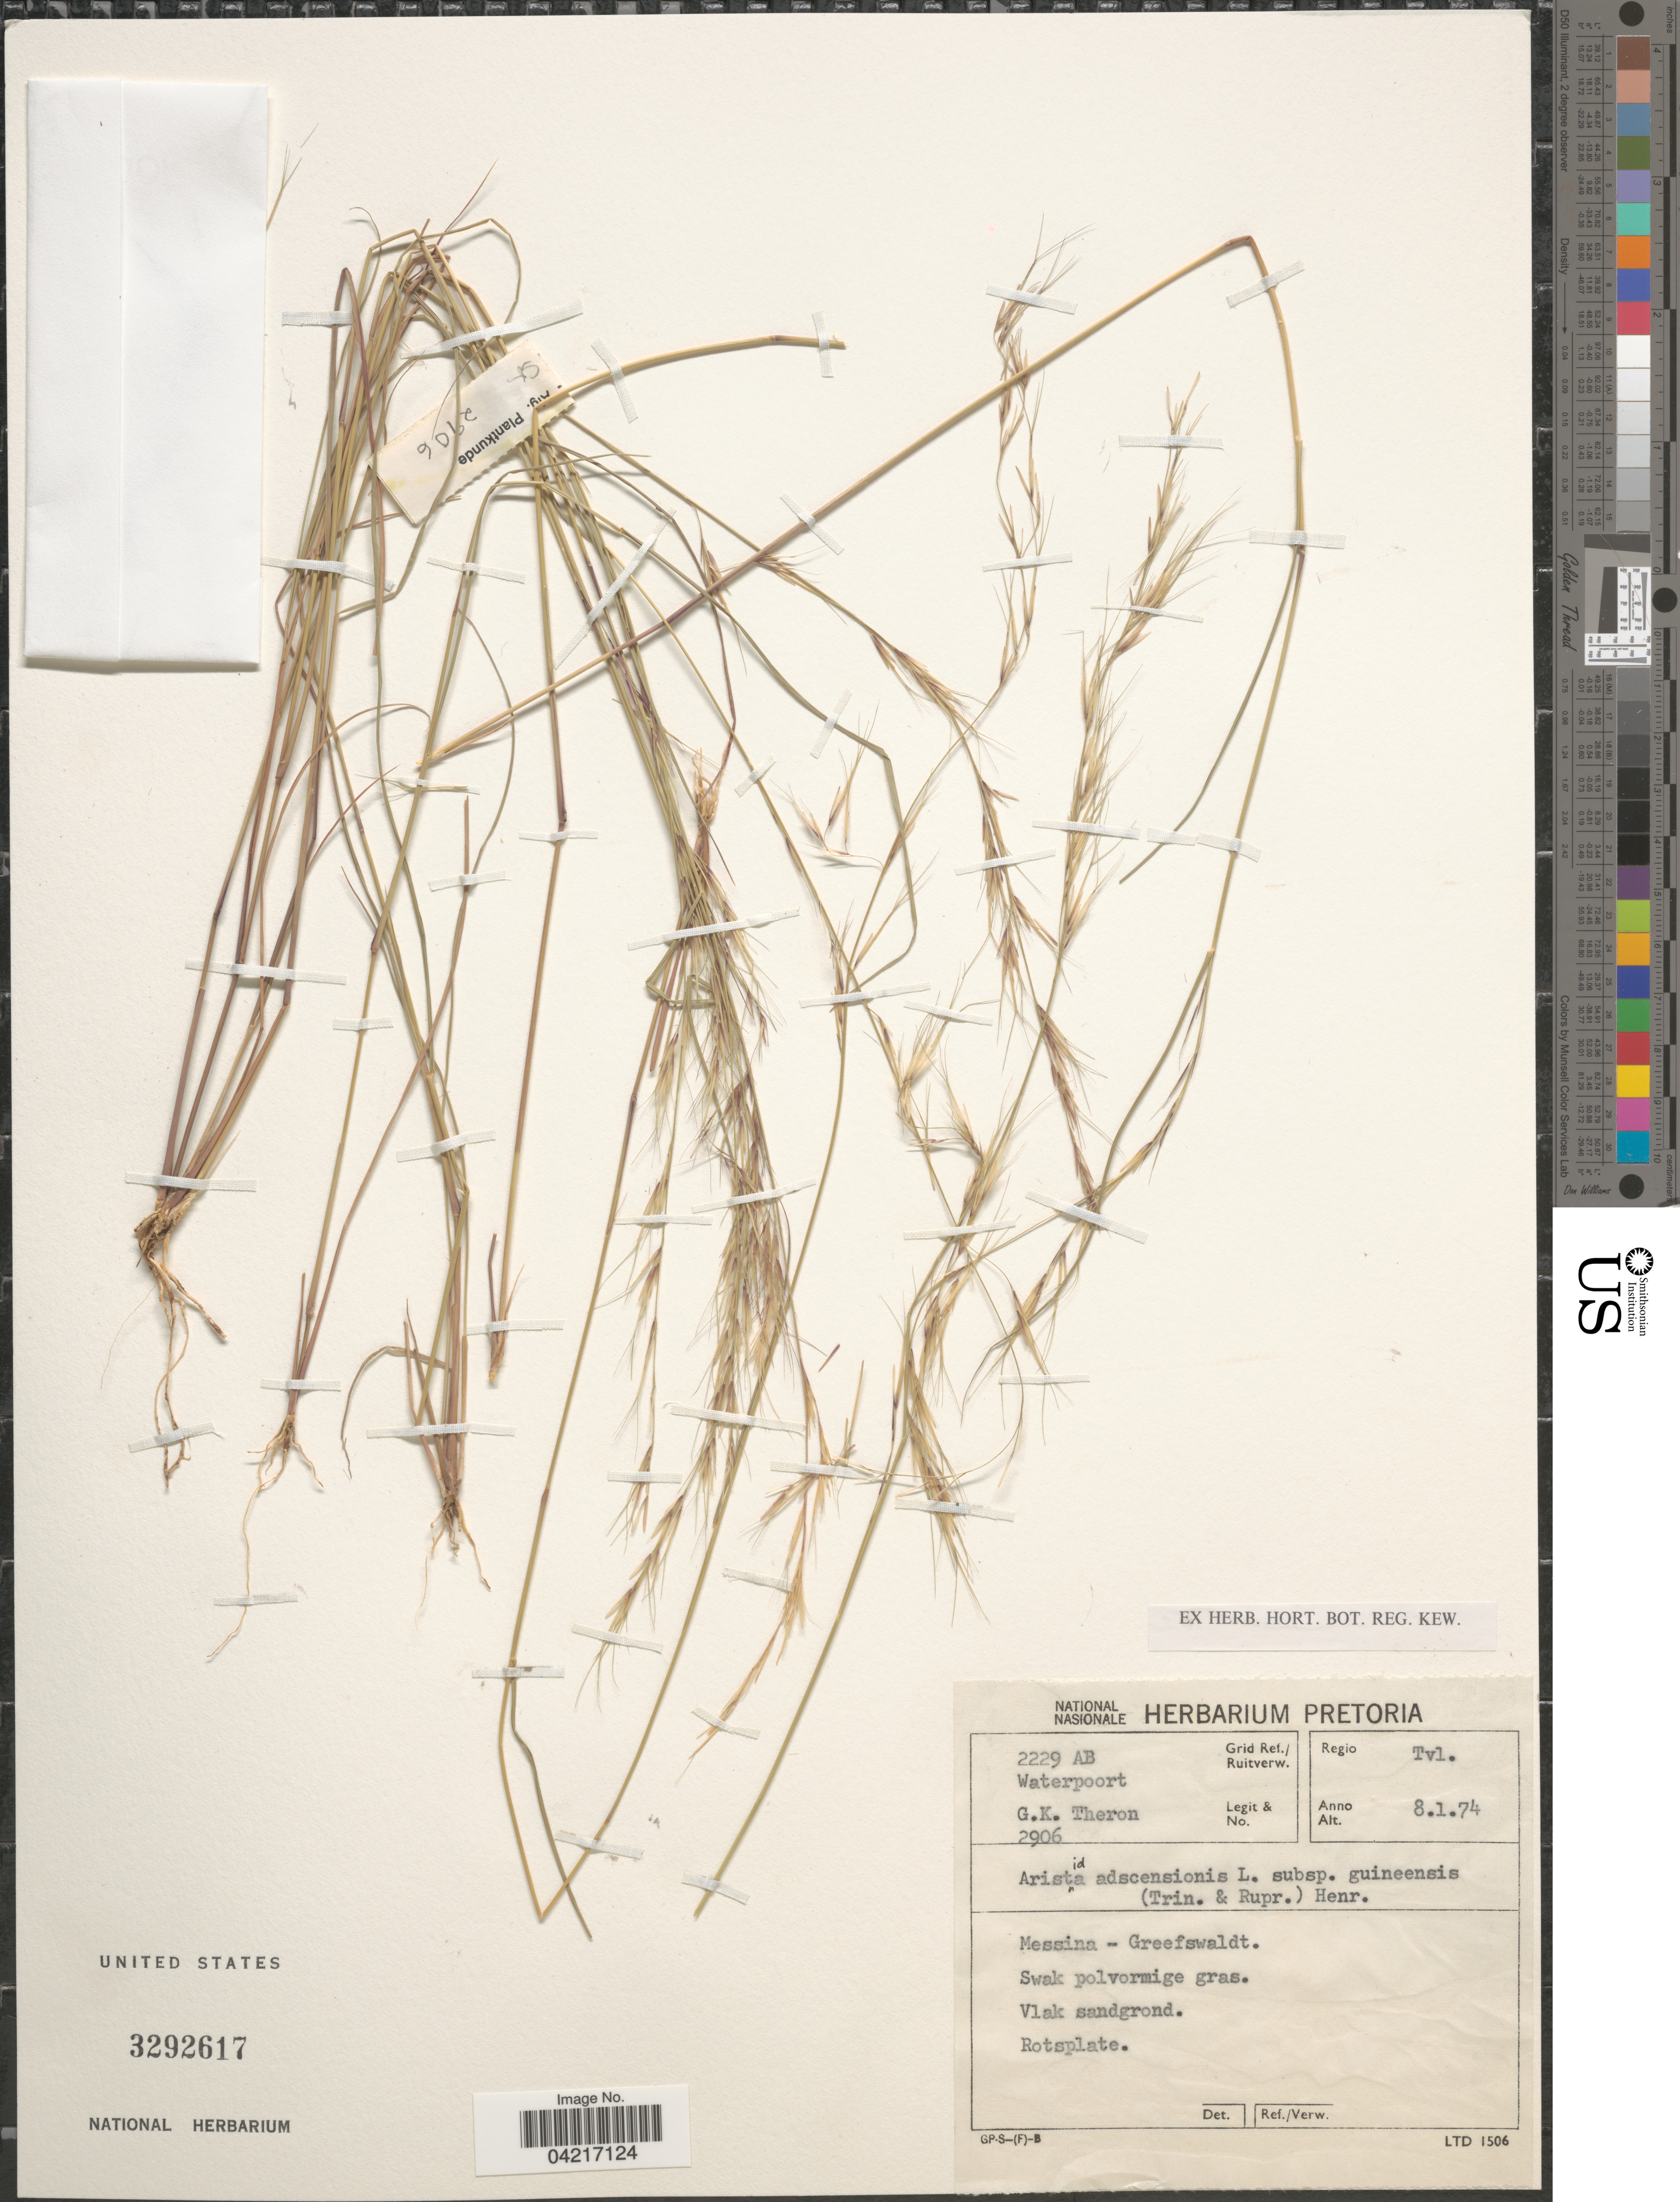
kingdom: Plantae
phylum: Tracheophyta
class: Liliopsida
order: Poales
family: Poaceae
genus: Aristida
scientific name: Aristida adscensionis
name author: L.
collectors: G. Theron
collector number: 2906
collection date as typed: Transcribed d/m/y: 8/1/74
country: South Africa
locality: Grid Ref./Ruitverw. 2229 AB. Waterpoort. Regio Tvl. Messina - Greefswaldt.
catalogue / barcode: US 3292617